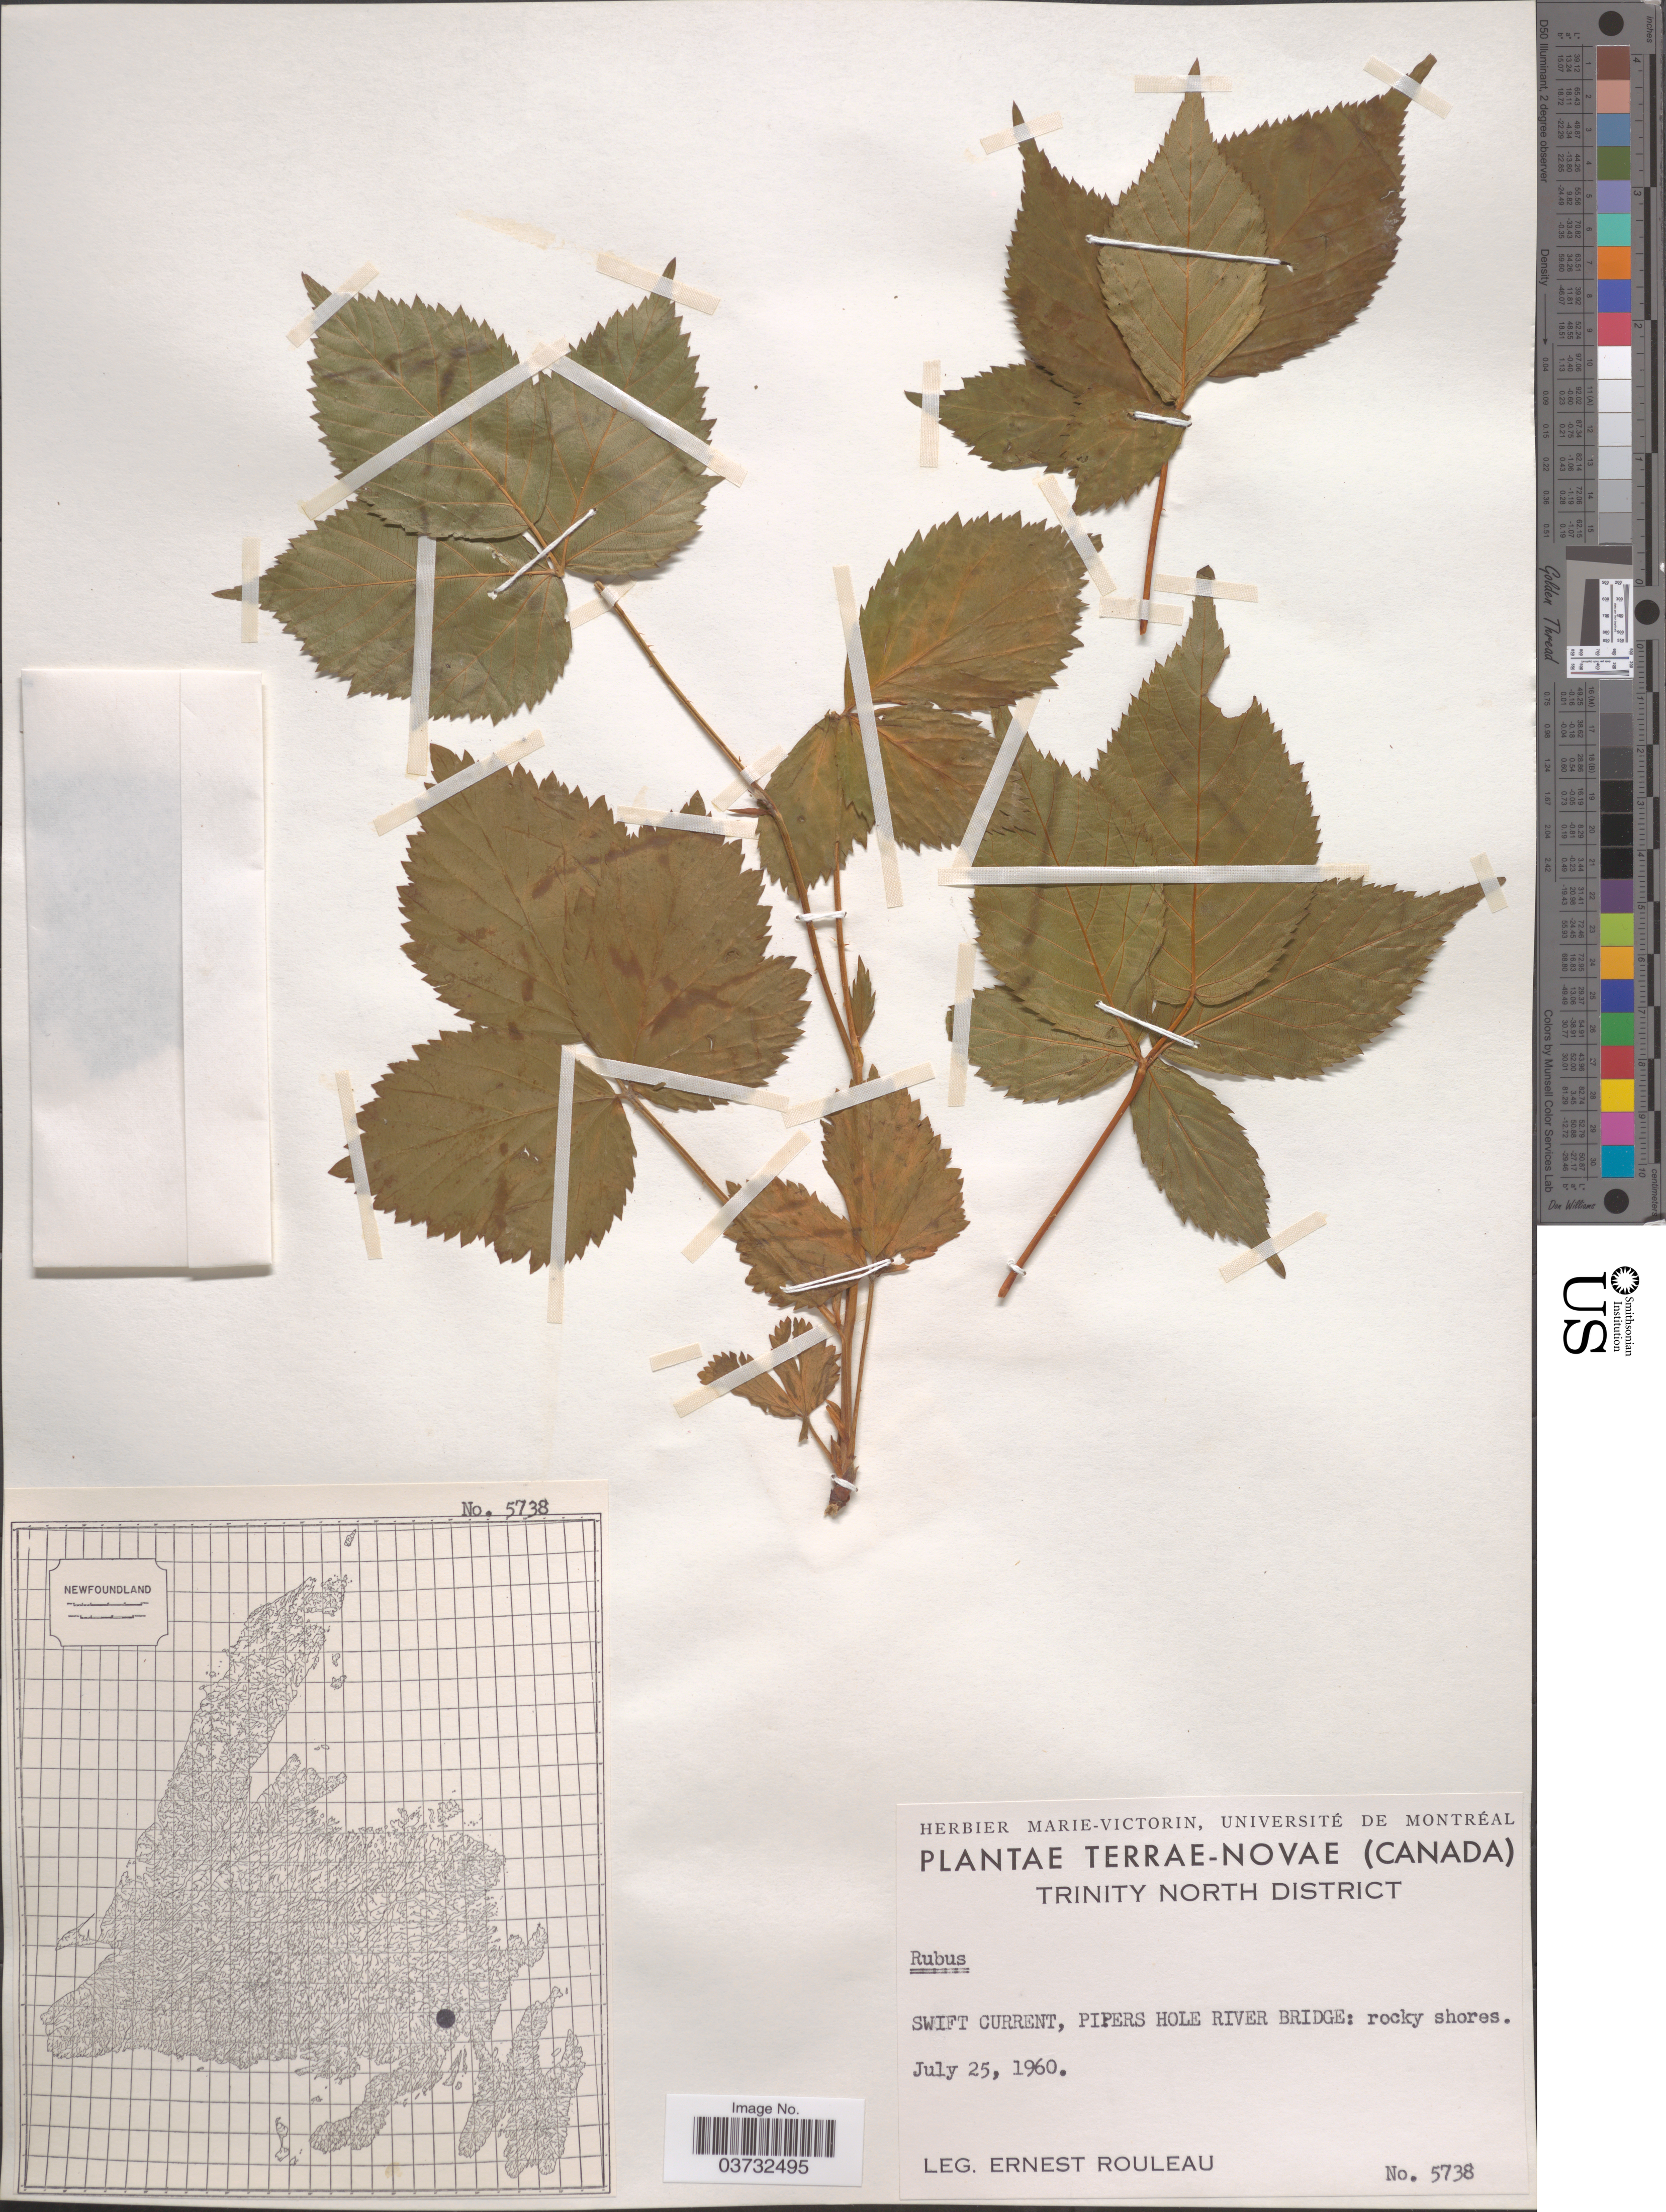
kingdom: Plantae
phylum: Tracheophyta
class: Magnoliopsida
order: Rosales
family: Rosaceae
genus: Rubus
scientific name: Rubus sp.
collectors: J. Rouleau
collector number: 5738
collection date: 1960-07-25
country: Canada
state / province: Newfoundland and Labrador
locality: Terrae-Novae. Trinity North District. Swift Current, Pipers Hole River Bridge.